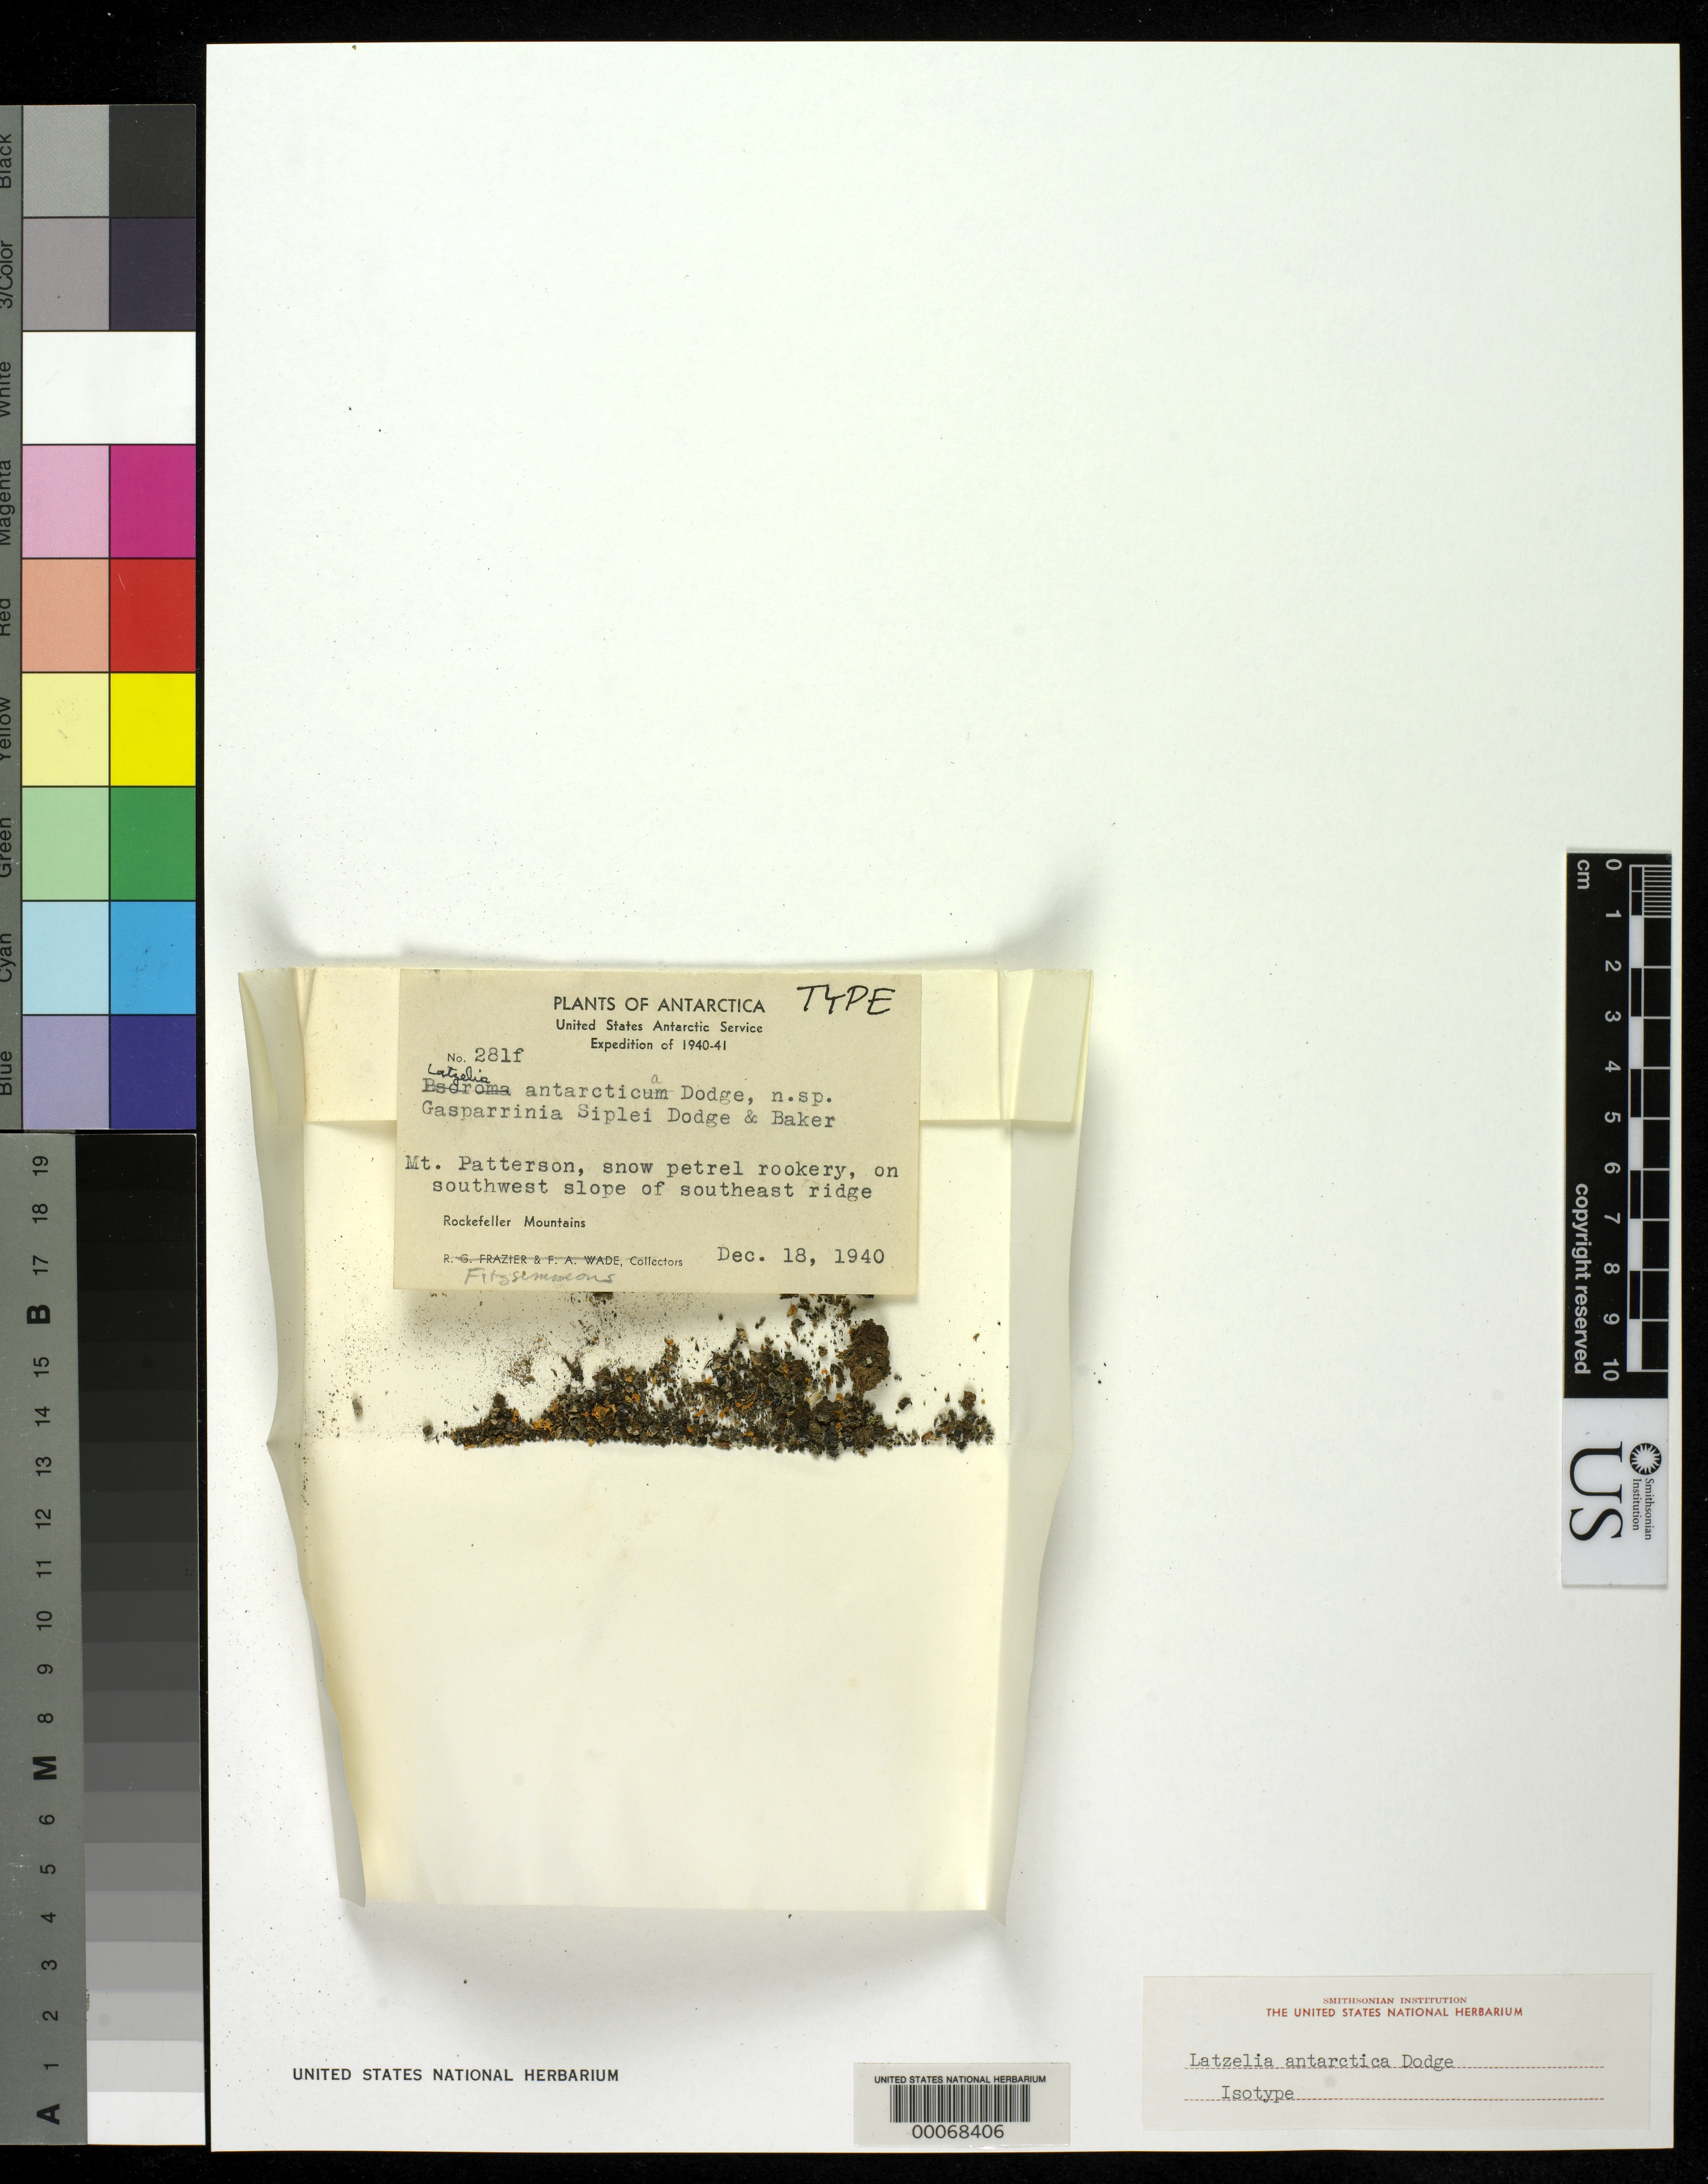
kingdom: Fungi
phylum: Ascomycota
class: Lichinomycetes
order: Lichinales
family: Heppiaceae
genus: Latzelia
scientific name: Latzelia antarctica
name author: C.W. Dodge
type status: Isotype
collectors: R. Fitzsimmons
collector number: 281 f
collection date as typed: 18 Dec 1940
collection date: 1940-12-18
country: Antarctica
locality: Edward VII Peninsula, Rockefeller Mountains, Mt. Paterson, SW slope of SE ridge.